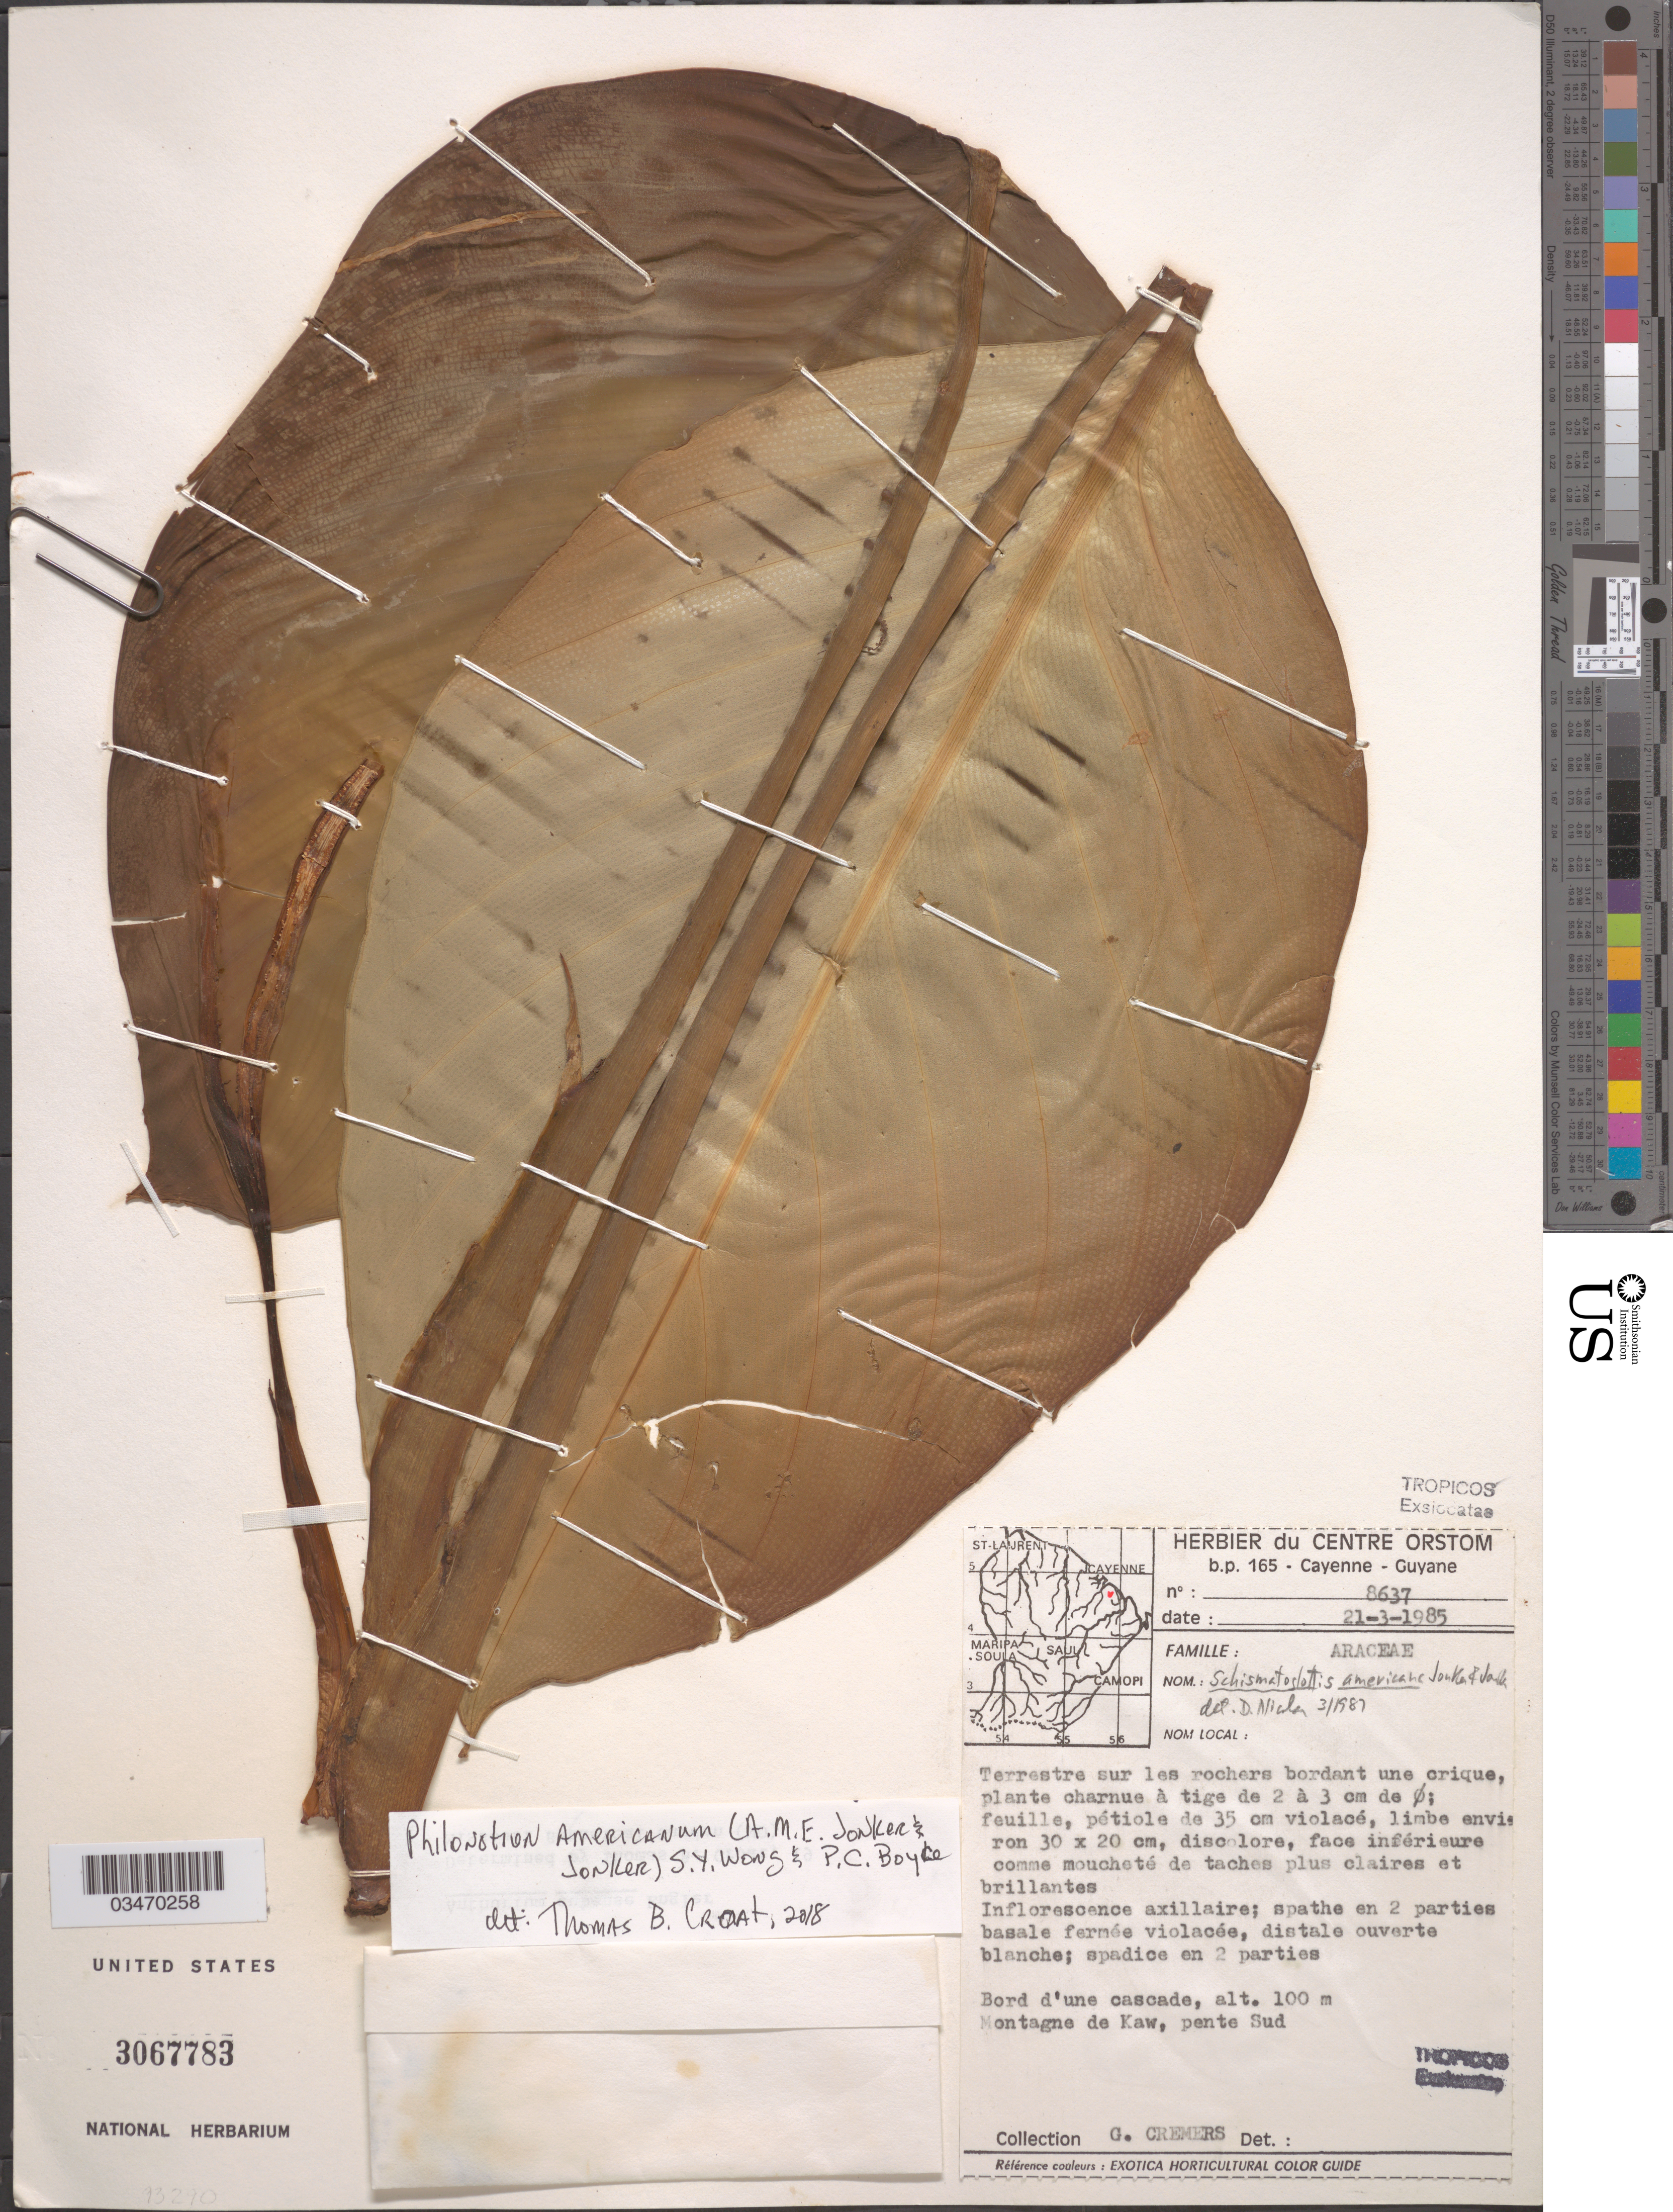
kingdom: Plantae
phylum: Tracheophyta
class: Liliopsida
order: Alismatales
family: Araceae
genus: Philonotion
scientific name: Philonotion americanum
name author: (A.M.E. Jonker & Jonker) S.Y. Wong & P.C. Boyce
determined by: Croat, Thomas B., Missouri Botanical Garden (MO)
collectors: G. Cremers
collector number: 8637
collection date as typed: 21 Mar 1985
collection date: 1985-03-21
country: French Guiana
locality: Montagne de Kaw, pente Sud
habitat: Terrestre sur les rochers bordant une crique, bord d'une cascade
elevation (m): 100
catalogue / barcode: US 3067783